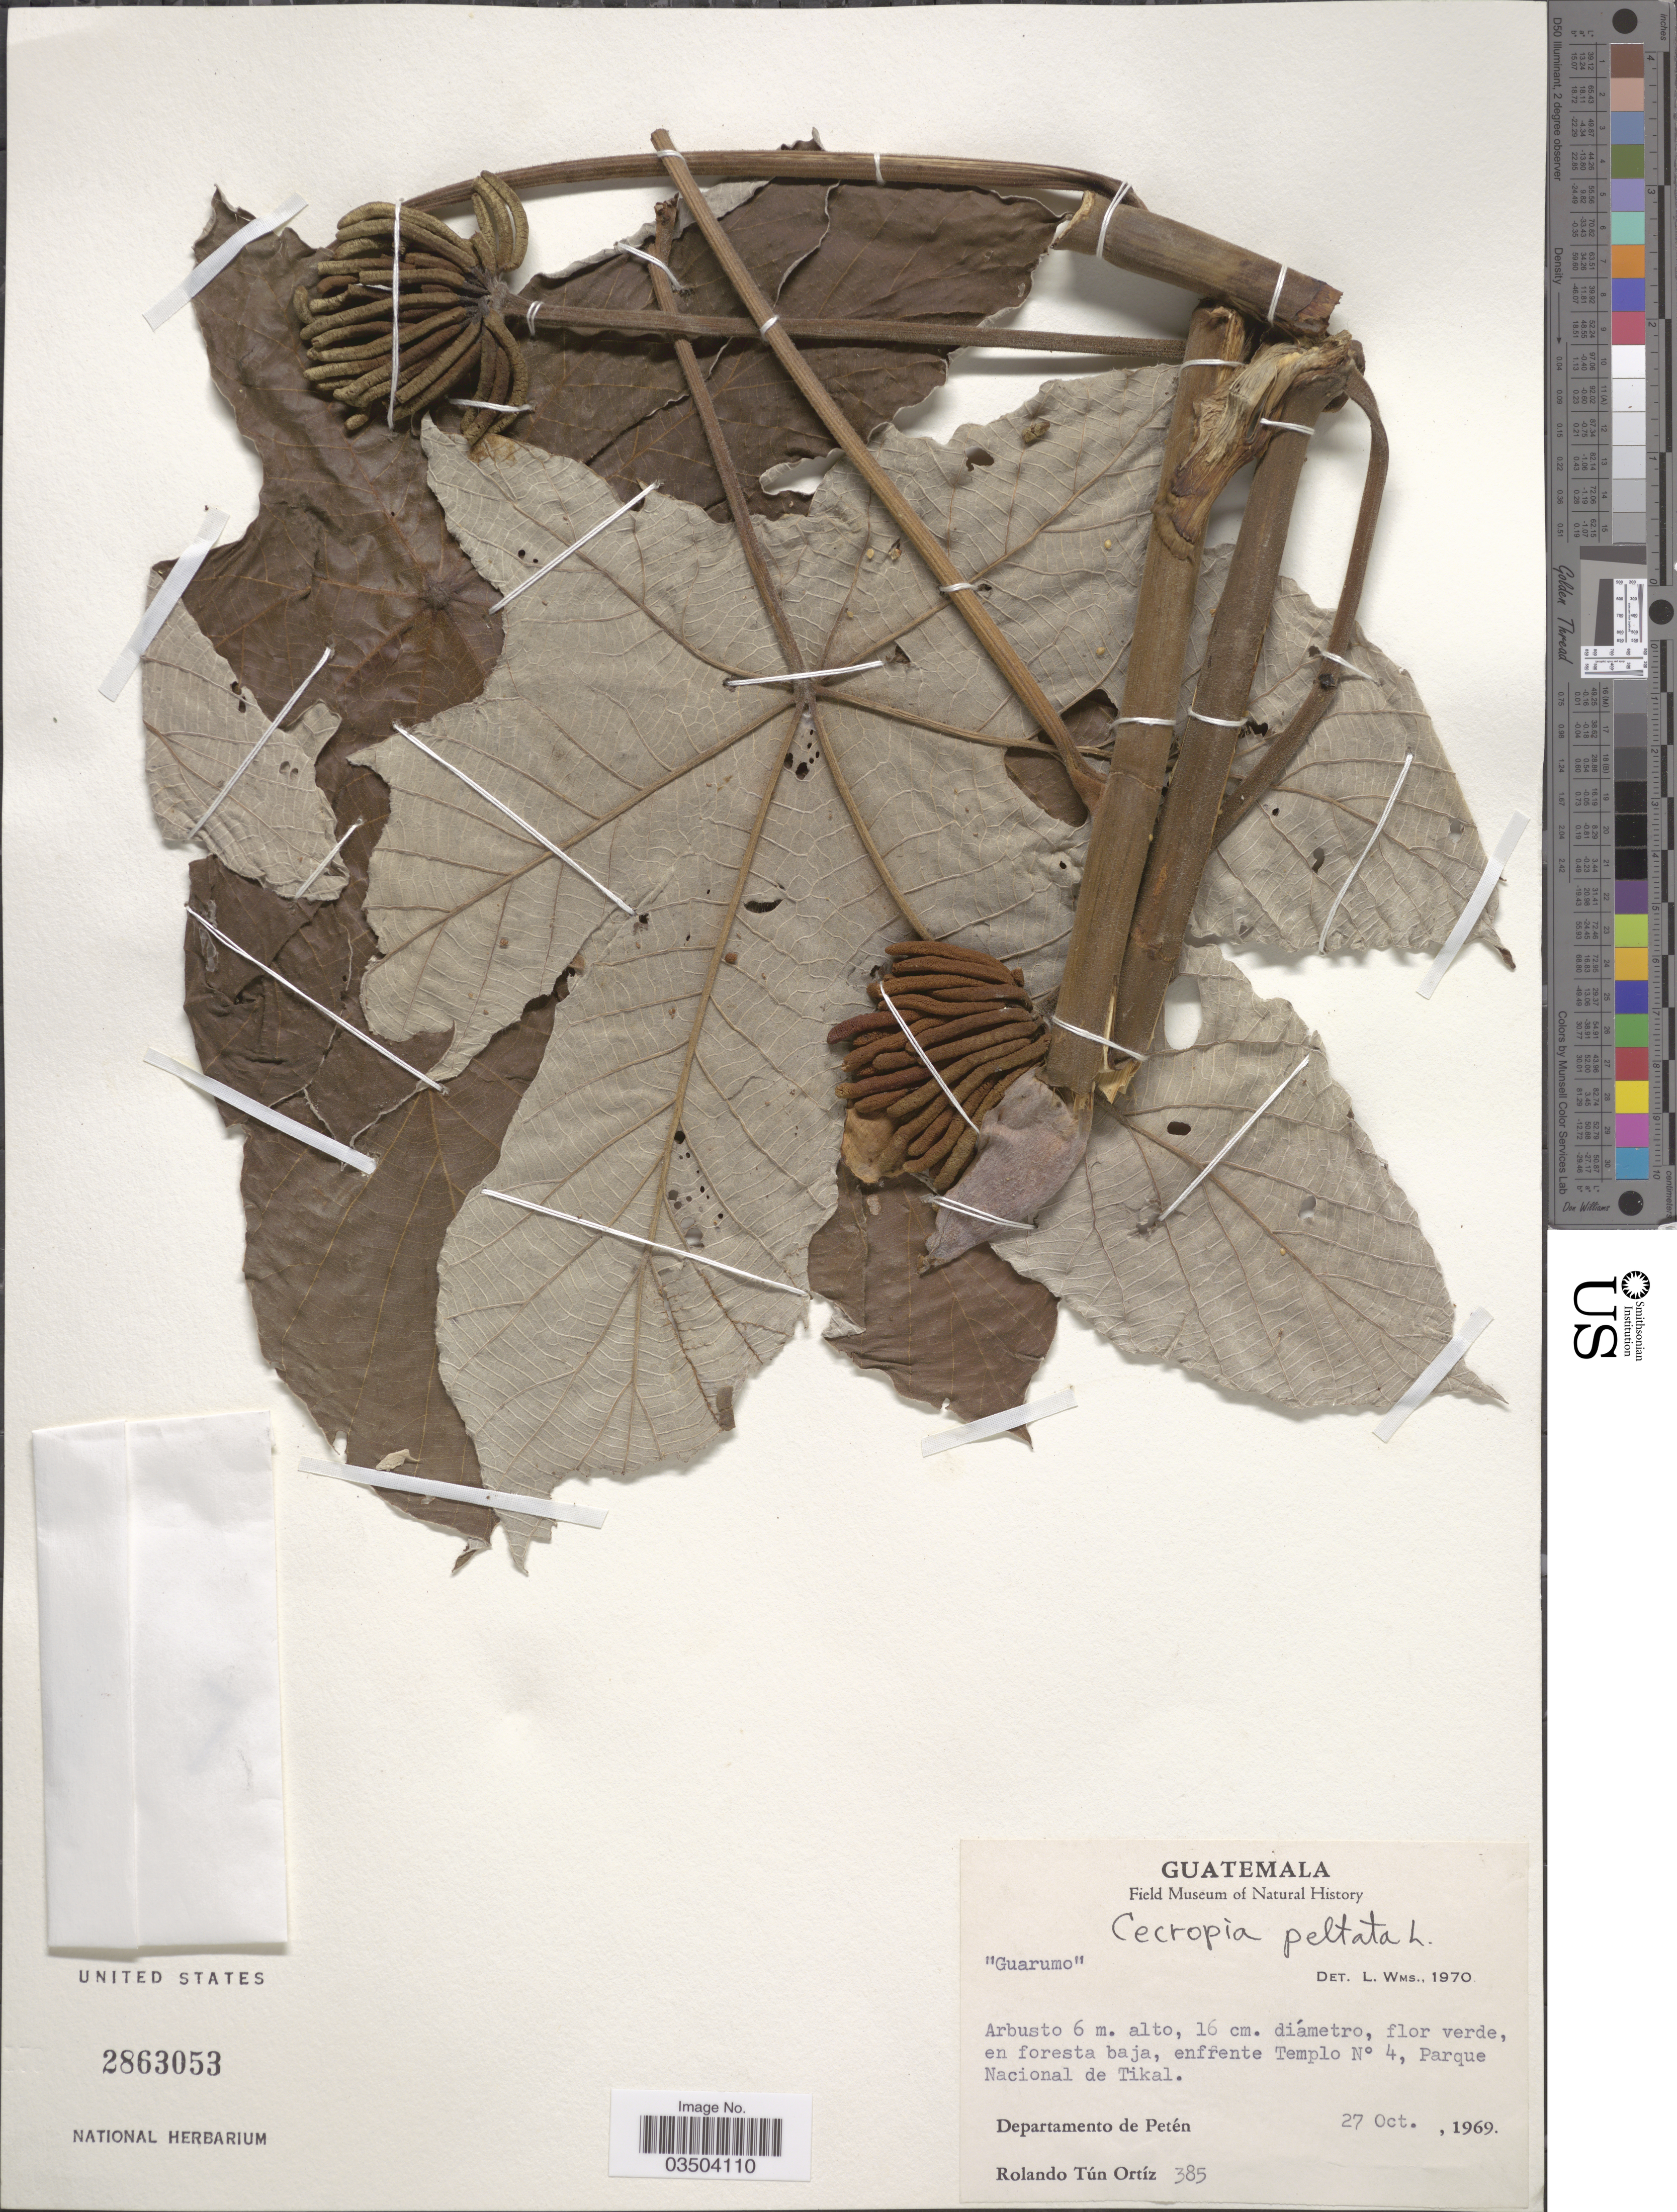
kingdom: Plantae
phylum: Tracheophyta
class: Magnoliopsida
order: Rosales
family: Urticaceae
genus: Cecropia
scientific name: Cecropia peltata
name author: L.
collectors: R. Tún Ortíz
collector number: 385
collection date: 1969-10-27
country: Guatemala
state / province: El Peten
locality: En foresta baja, enfrente Templo N° 4, Parque Nacional de Tikal. Departamento de Petén.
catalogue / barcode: US 2863053